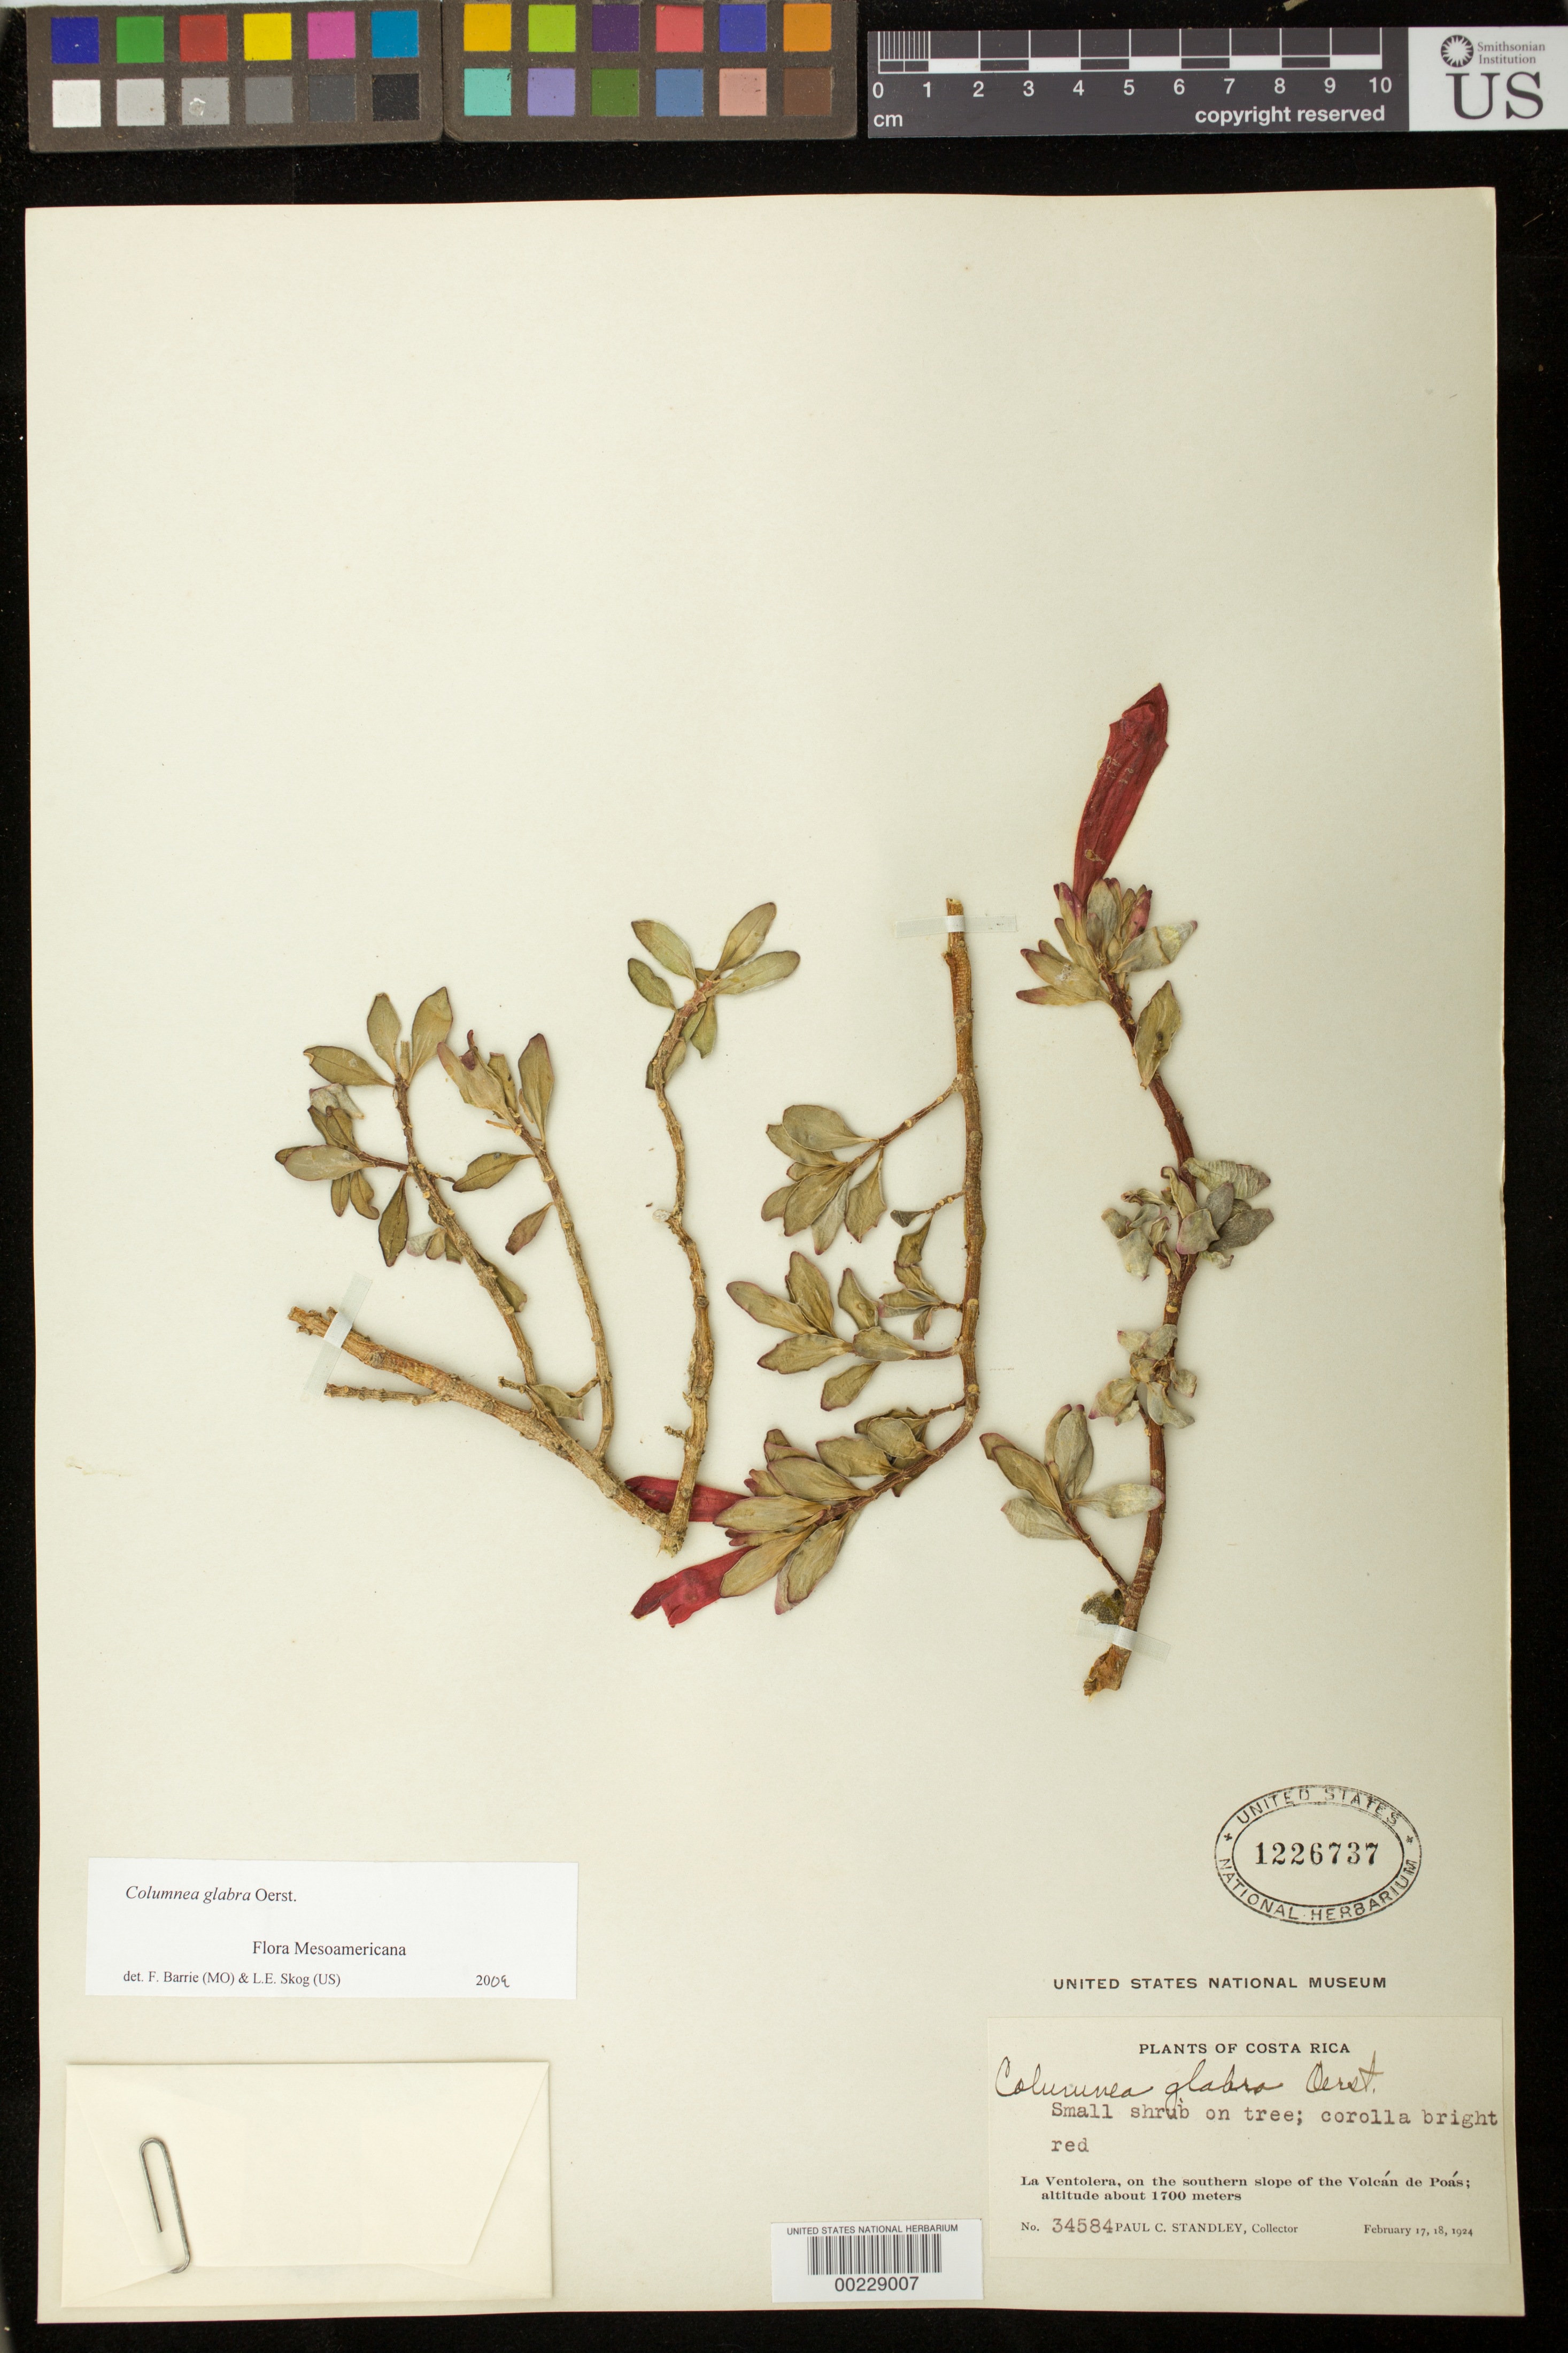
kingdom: Plantae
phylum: Tracheophyta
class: Magnoliopsida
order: Lamiales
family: Gesneriaceae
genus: Columnea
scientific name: Columnea glabra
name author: Oerst.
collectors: P. C. Standley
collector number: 34584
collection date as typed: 17-18 Feb 1924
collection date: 1924-02-17,1924-02-18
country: Costa Rica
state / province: Alajuela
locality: La Ventolera, on the southern slope of the Volcan de Poas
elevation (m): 1700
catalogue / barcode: US 1226737